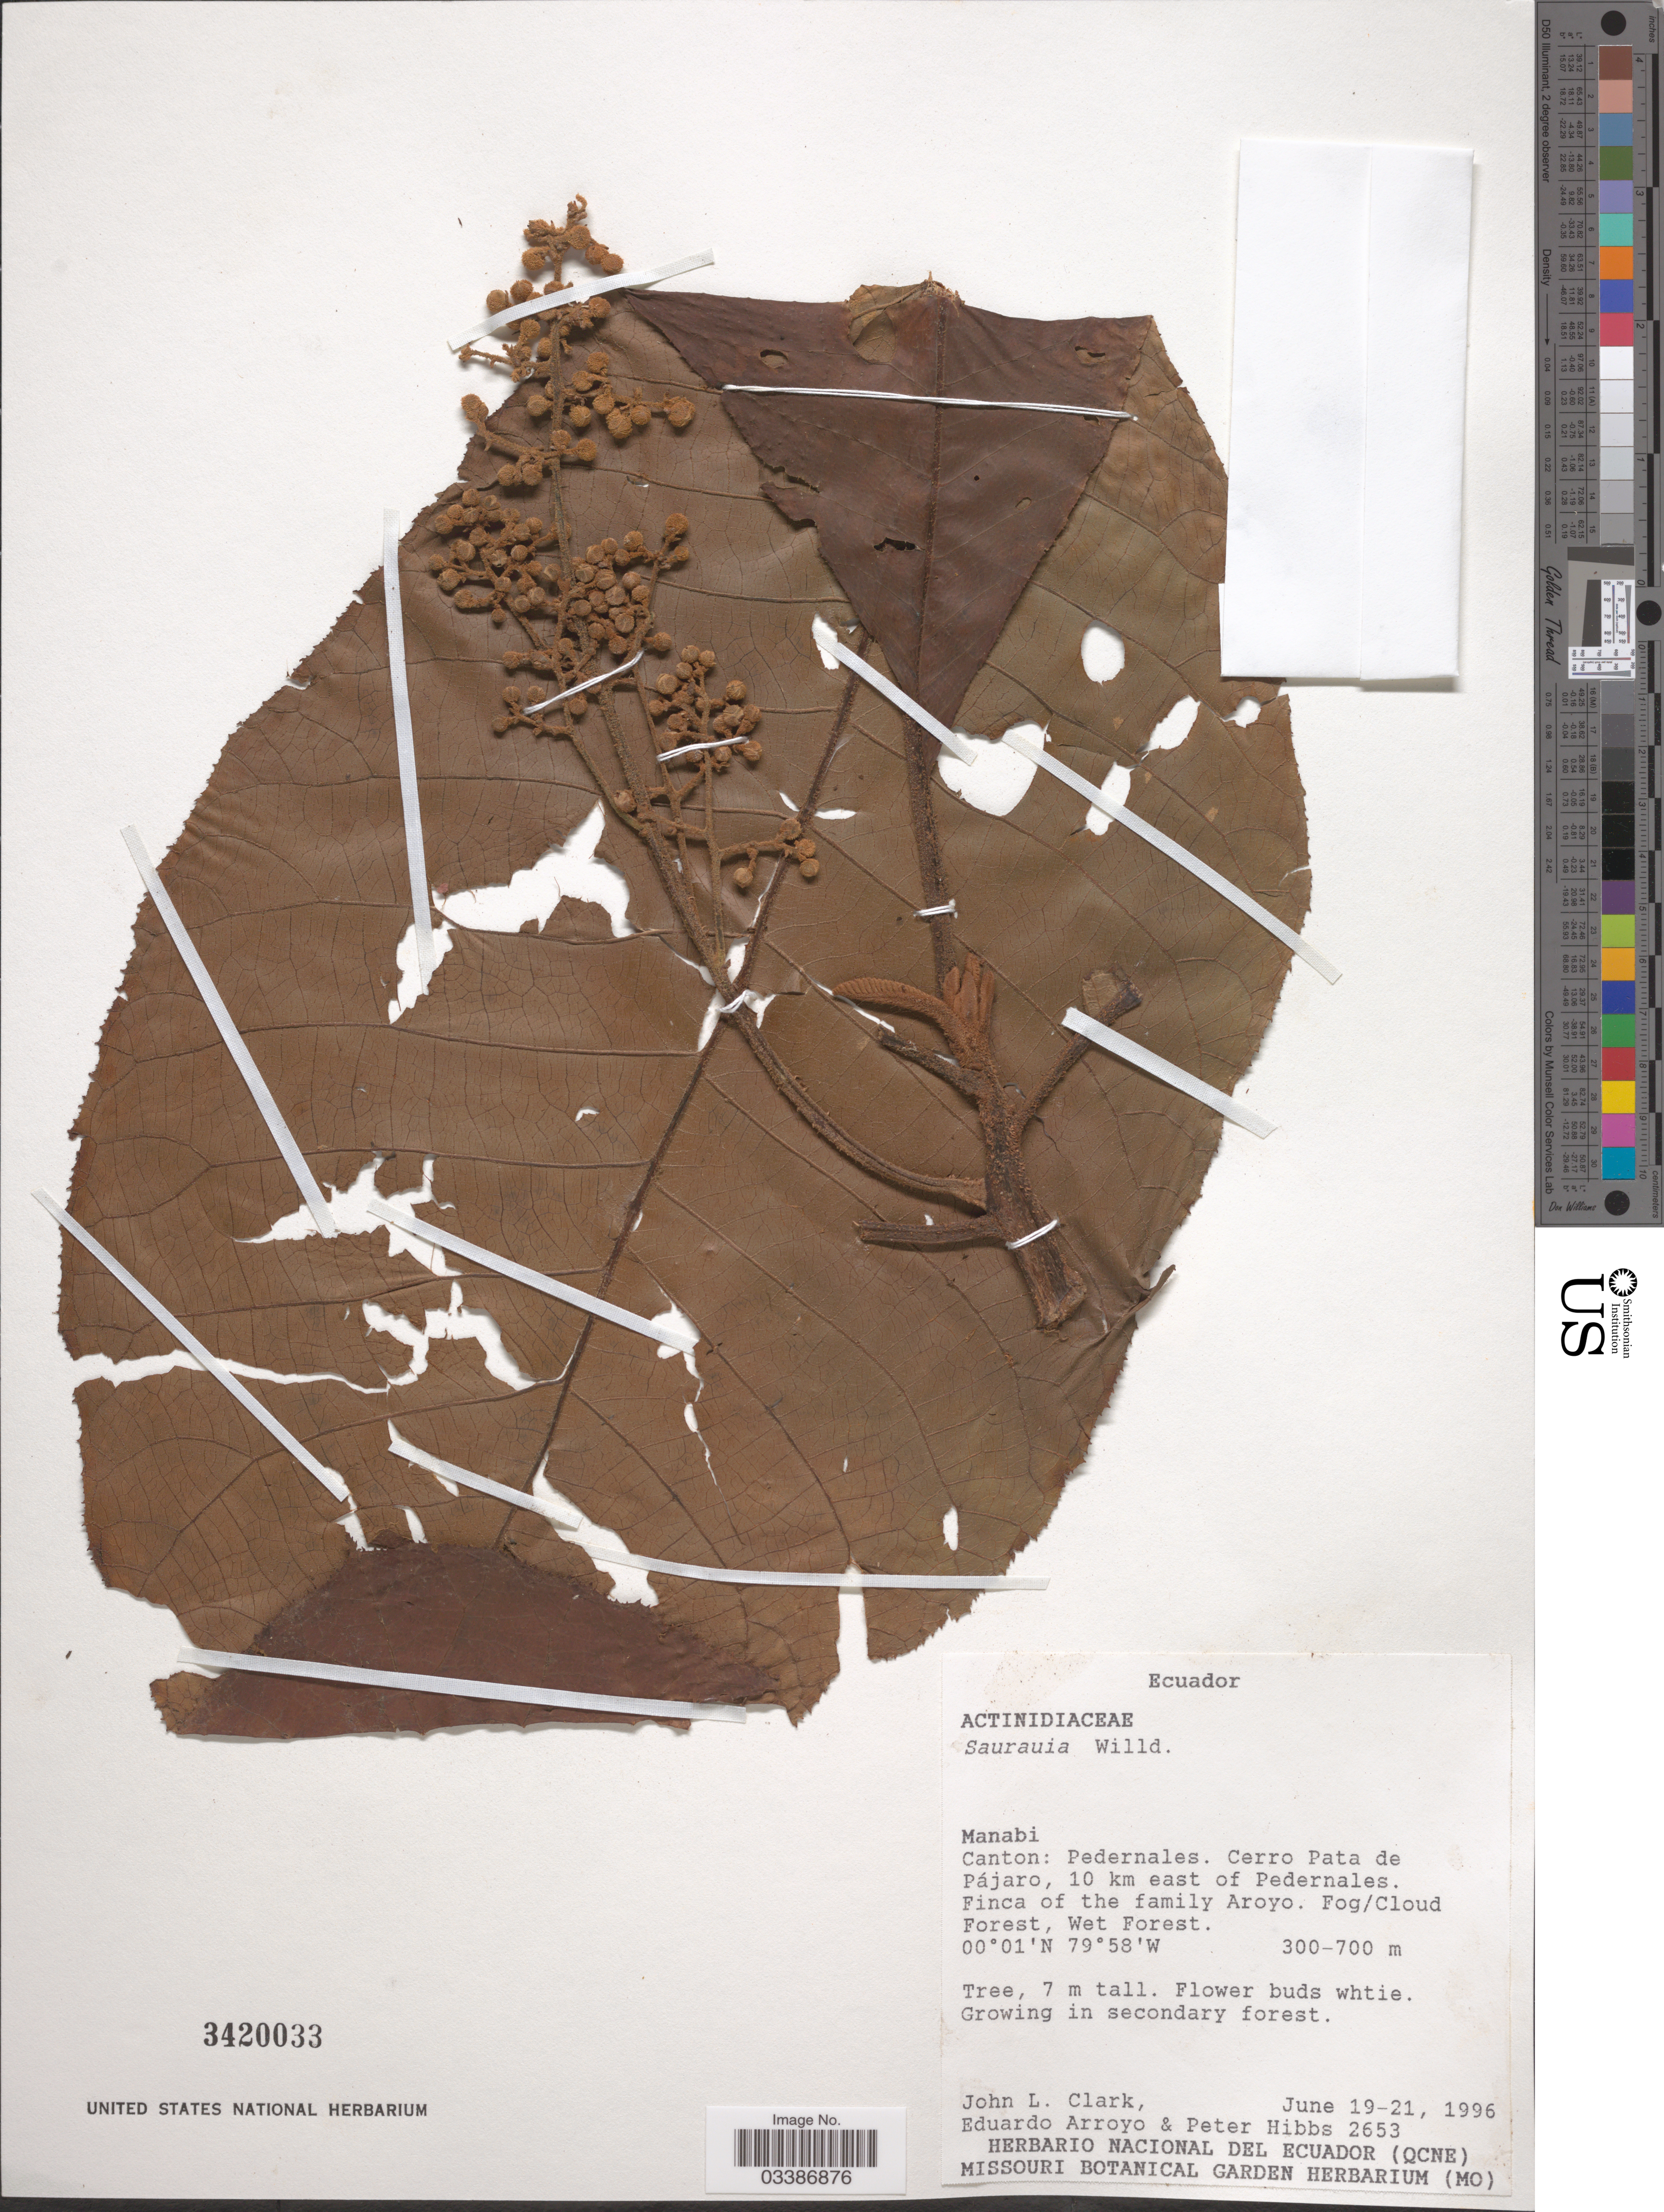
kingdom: Plantae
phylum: Tracheophyta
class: Magnoliopsida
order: Ericales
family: Actinidiaceae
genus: Saurauia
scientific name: Saurauia sp.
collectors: J. L. Clark, E. Arroyo & P. Hibbs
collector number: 2653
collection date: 1996-06-19/1996-06-21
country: Ecuador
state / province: Manabí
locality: Canton: Pedernales. Cerro Pata de Pájaro, 10 km east of Pedernales. Finca of the family Aroyo.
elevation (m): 300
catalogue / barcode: US 3420033